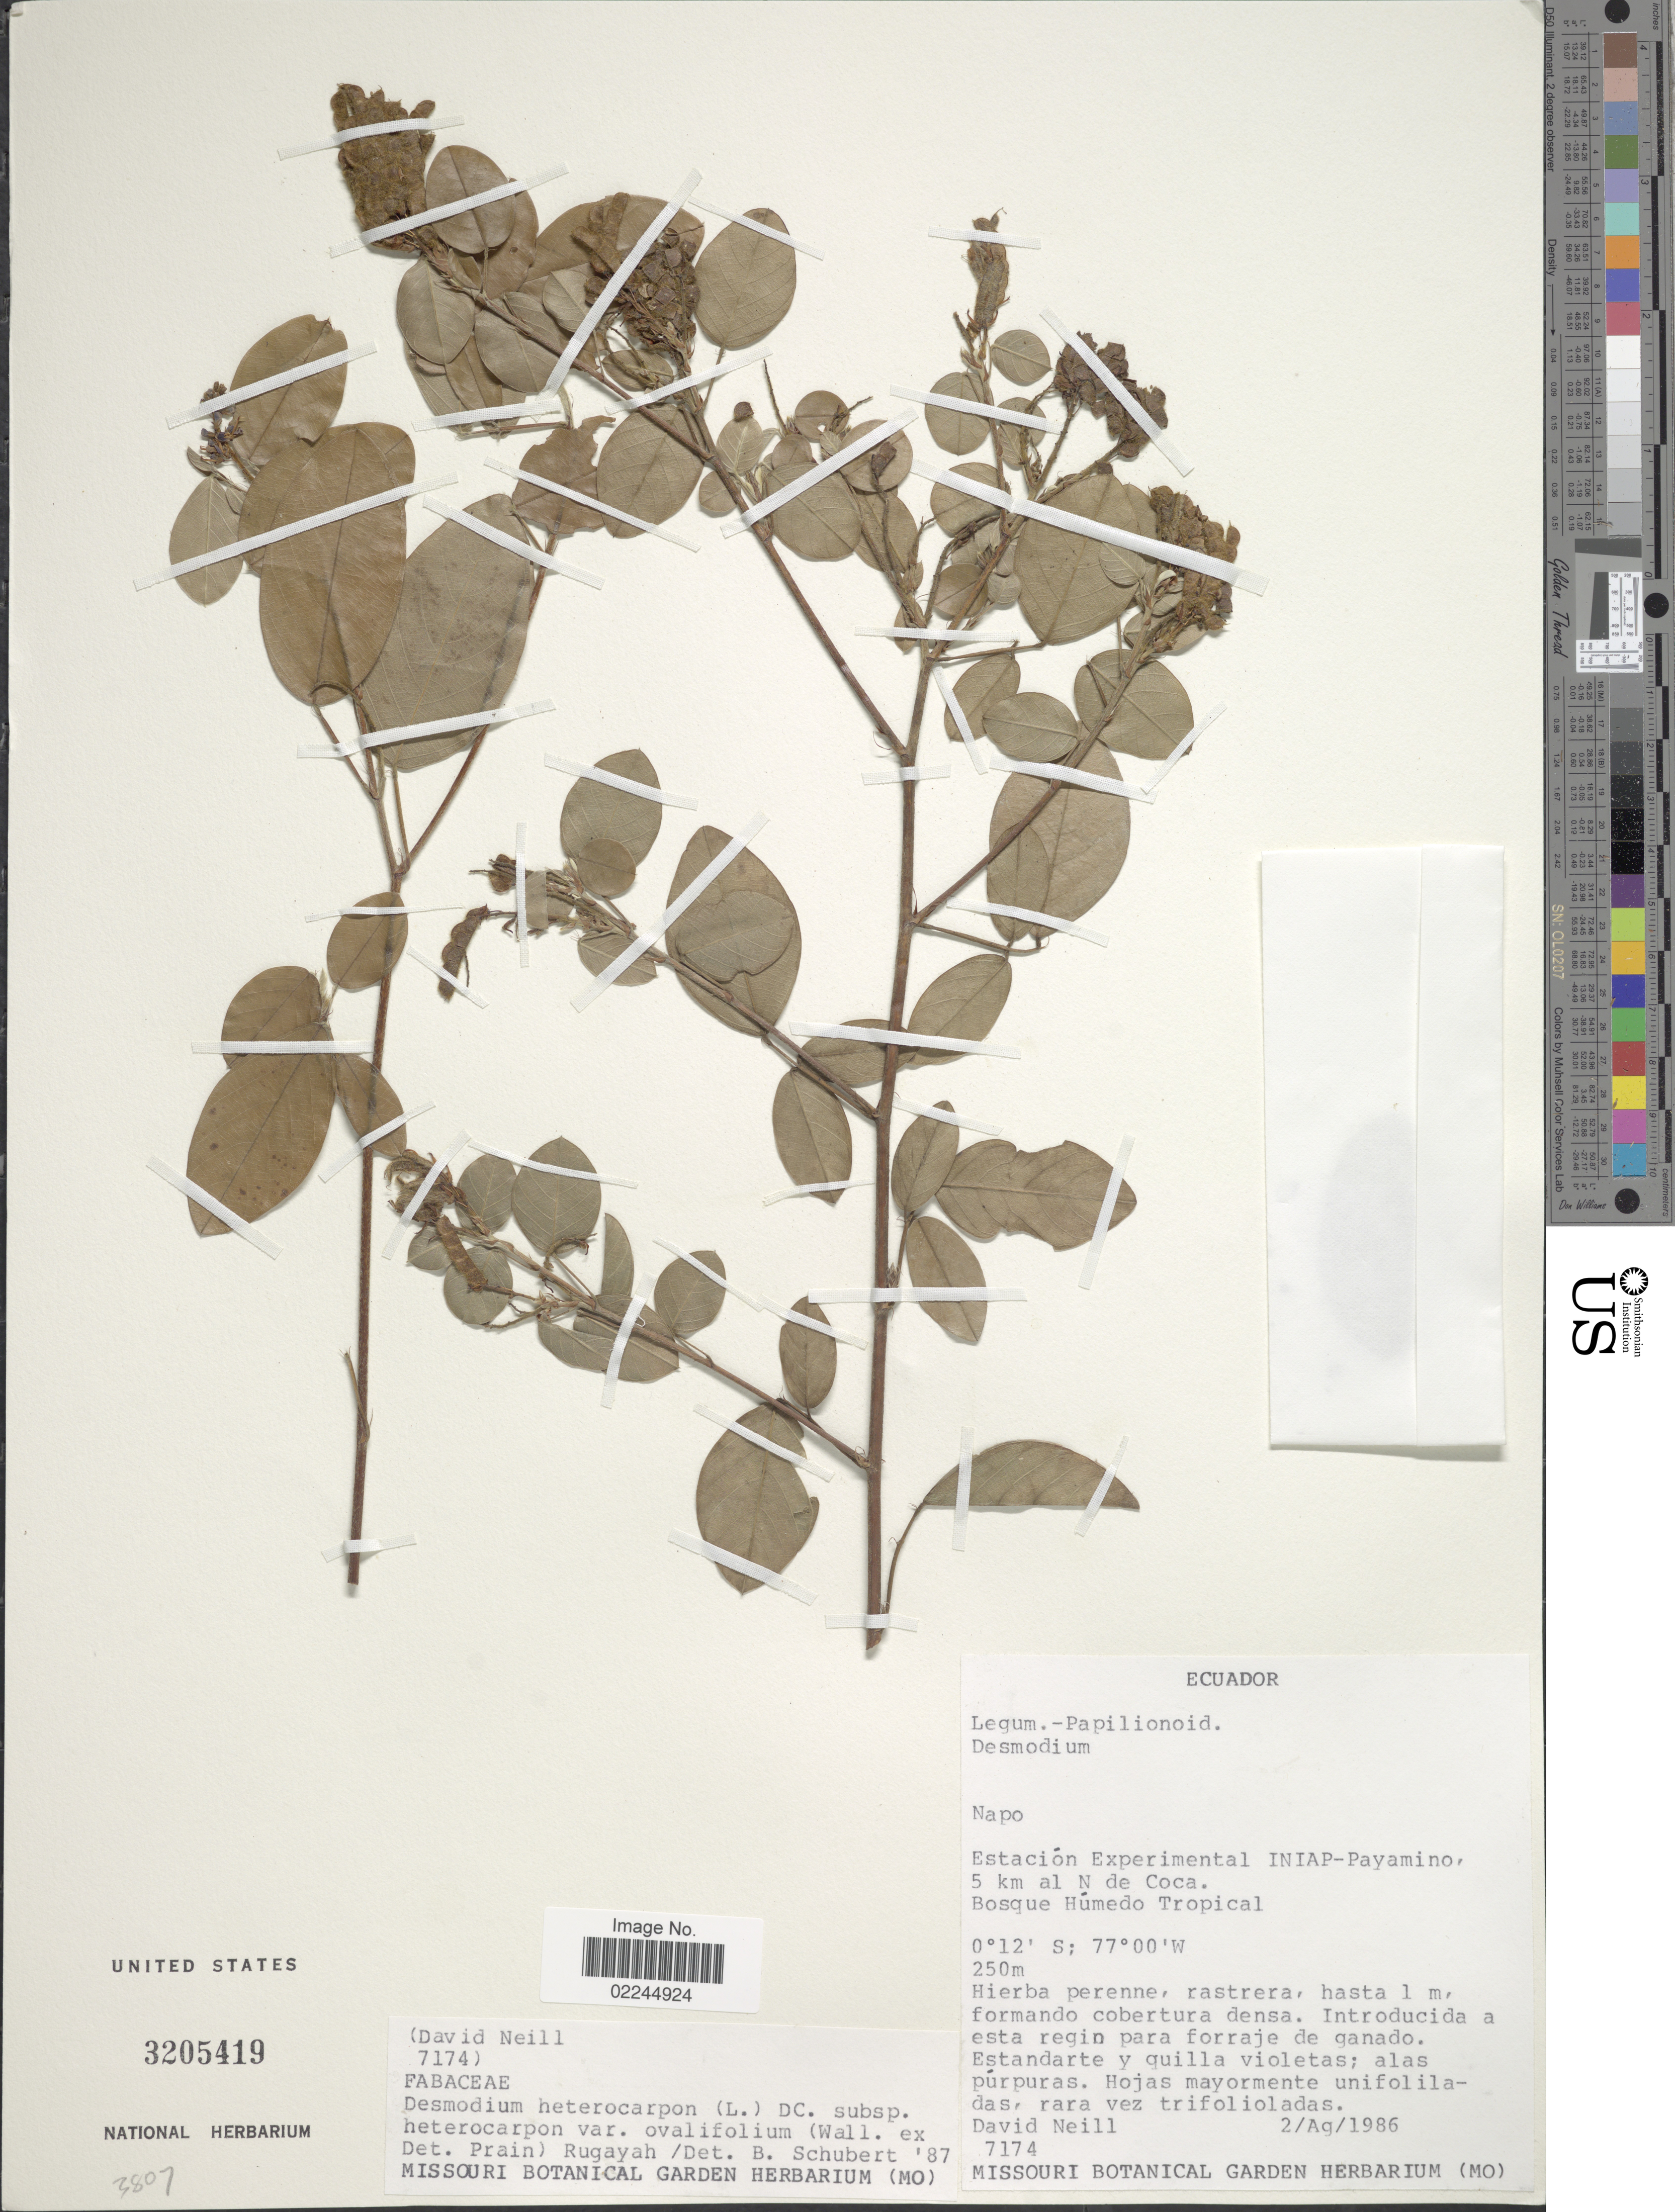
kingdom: Plantae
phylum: Tracheophyta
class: Magnoliopsida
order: Fabales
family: Fabaceae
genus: Desmodium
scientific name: Desmodium heterocarpon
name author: (L.) DC.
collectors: D. Neill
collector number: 7174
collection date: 1986-08-02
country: Ecuador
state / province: Napo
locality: Estacion Experimental INIAP-Payamino, 5 km al N de Coca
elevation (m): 250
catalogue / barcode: US 3205419